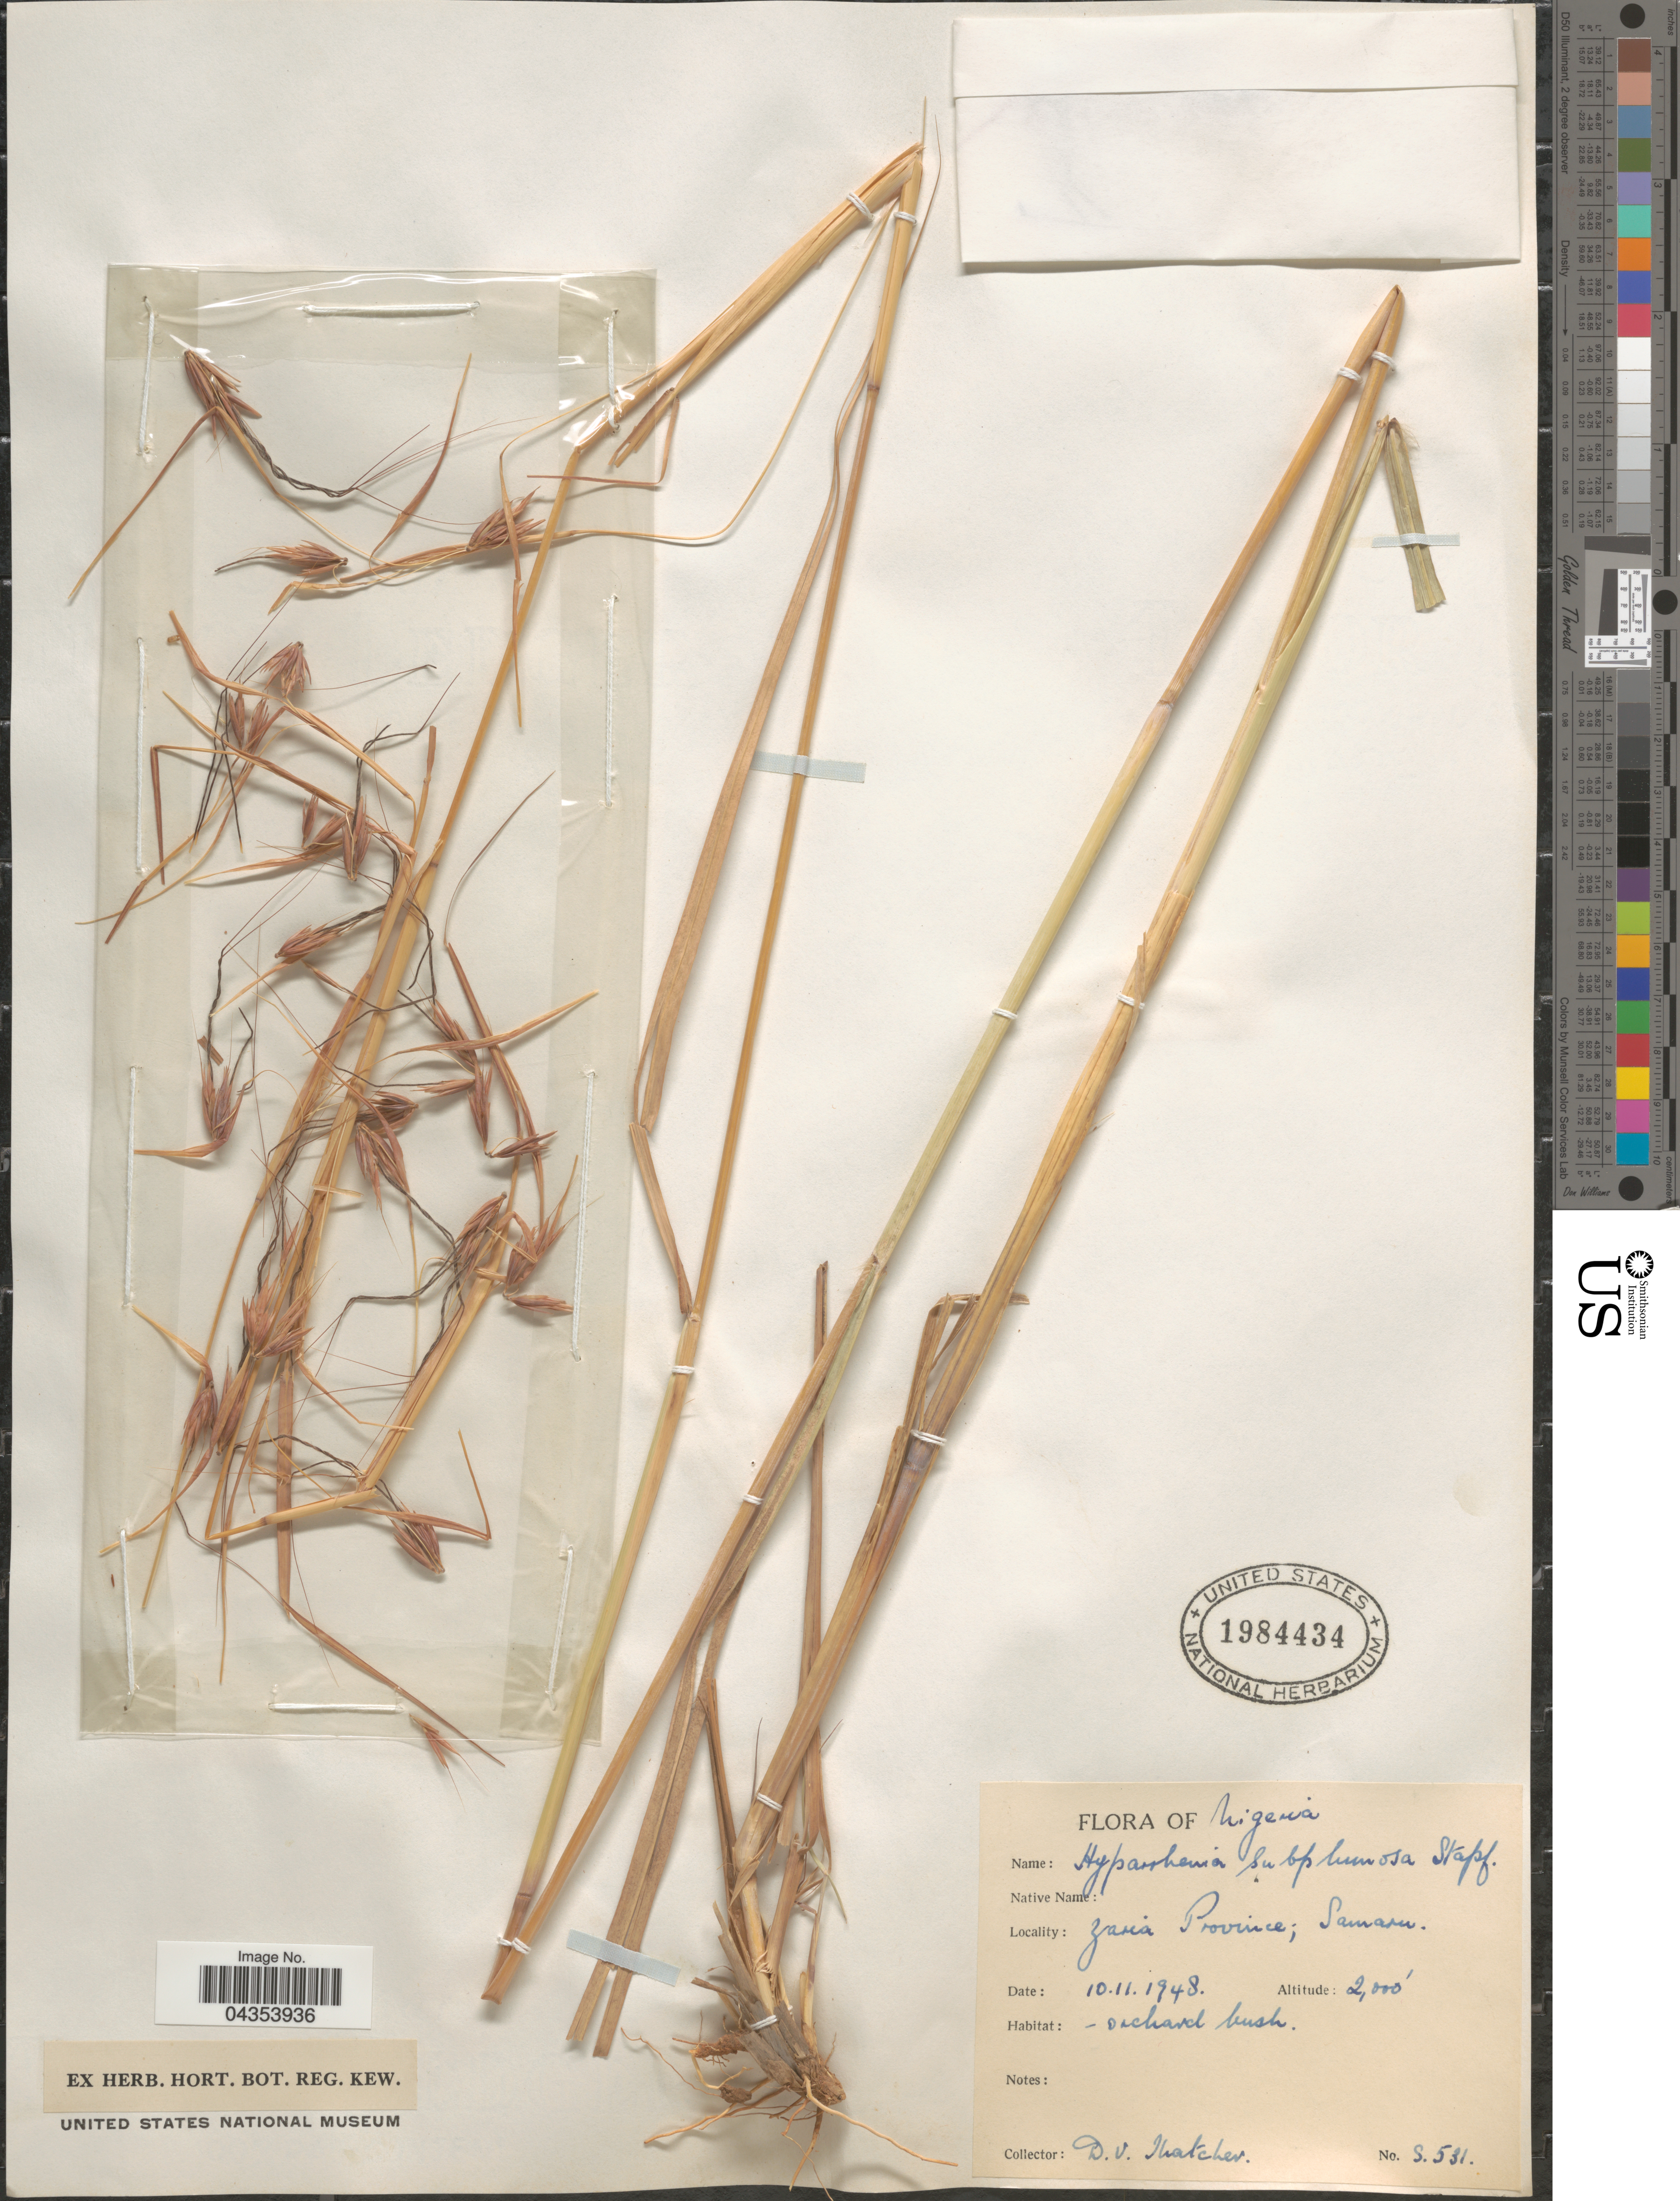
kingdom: Plantae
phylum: Tracheophyta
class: Liliopsida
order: Poales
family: Poaceae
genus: Hyparrhenia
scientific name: Hyparrhenia subplumosa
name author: Stapf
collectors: D. Thatcher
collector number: S.531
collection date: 1948-11-10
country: Nigeria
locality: Zaria Province; Samaru.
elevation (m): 610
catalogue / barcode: US 1984434